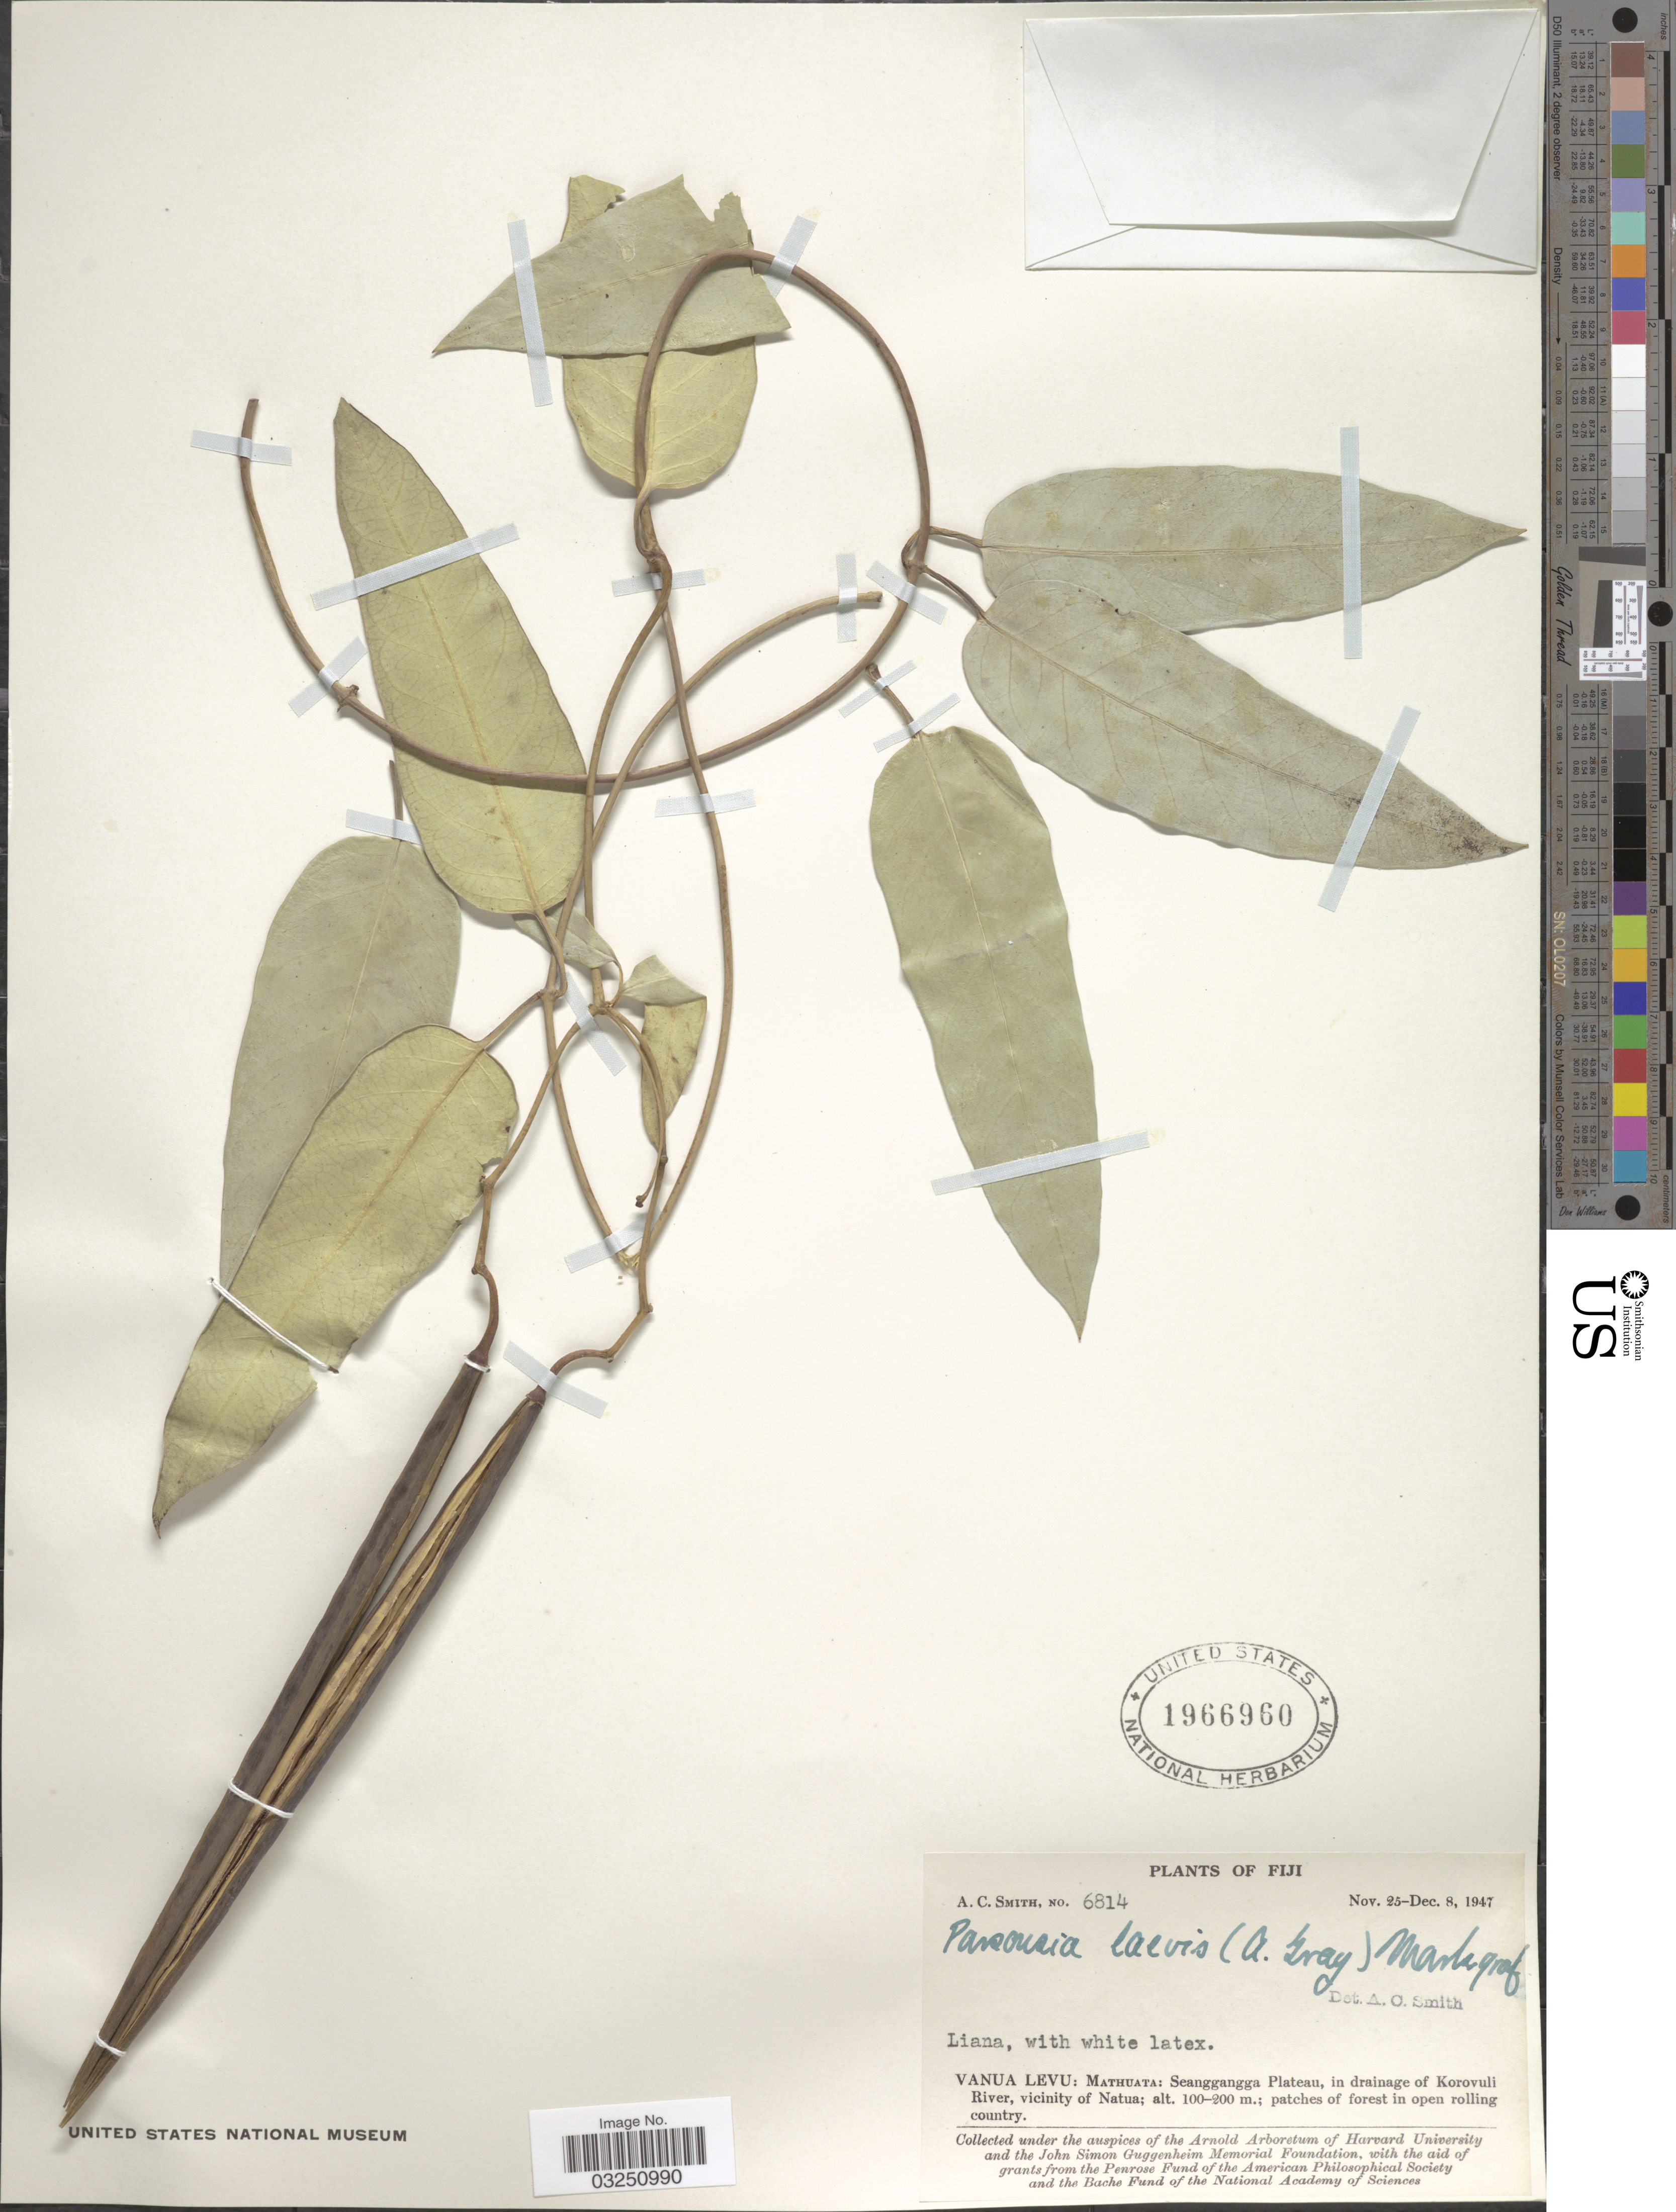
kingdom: Plantae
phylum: Tracheophyta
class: Magnoliopsida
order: Gentianales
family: Apocynaceae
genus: Parsonsia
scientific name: Parsonsia laevis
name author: (A. Gray) Markgr.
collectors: A. C. Smith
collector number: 6814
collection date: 1947-11-25/1947-12-08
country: Fiji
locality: Vanua Levu: Mathuata: Seanggangga Plateau, in drainage of Korovuli River, vicinity of Natua.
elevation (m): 100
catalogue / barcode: US 1966960